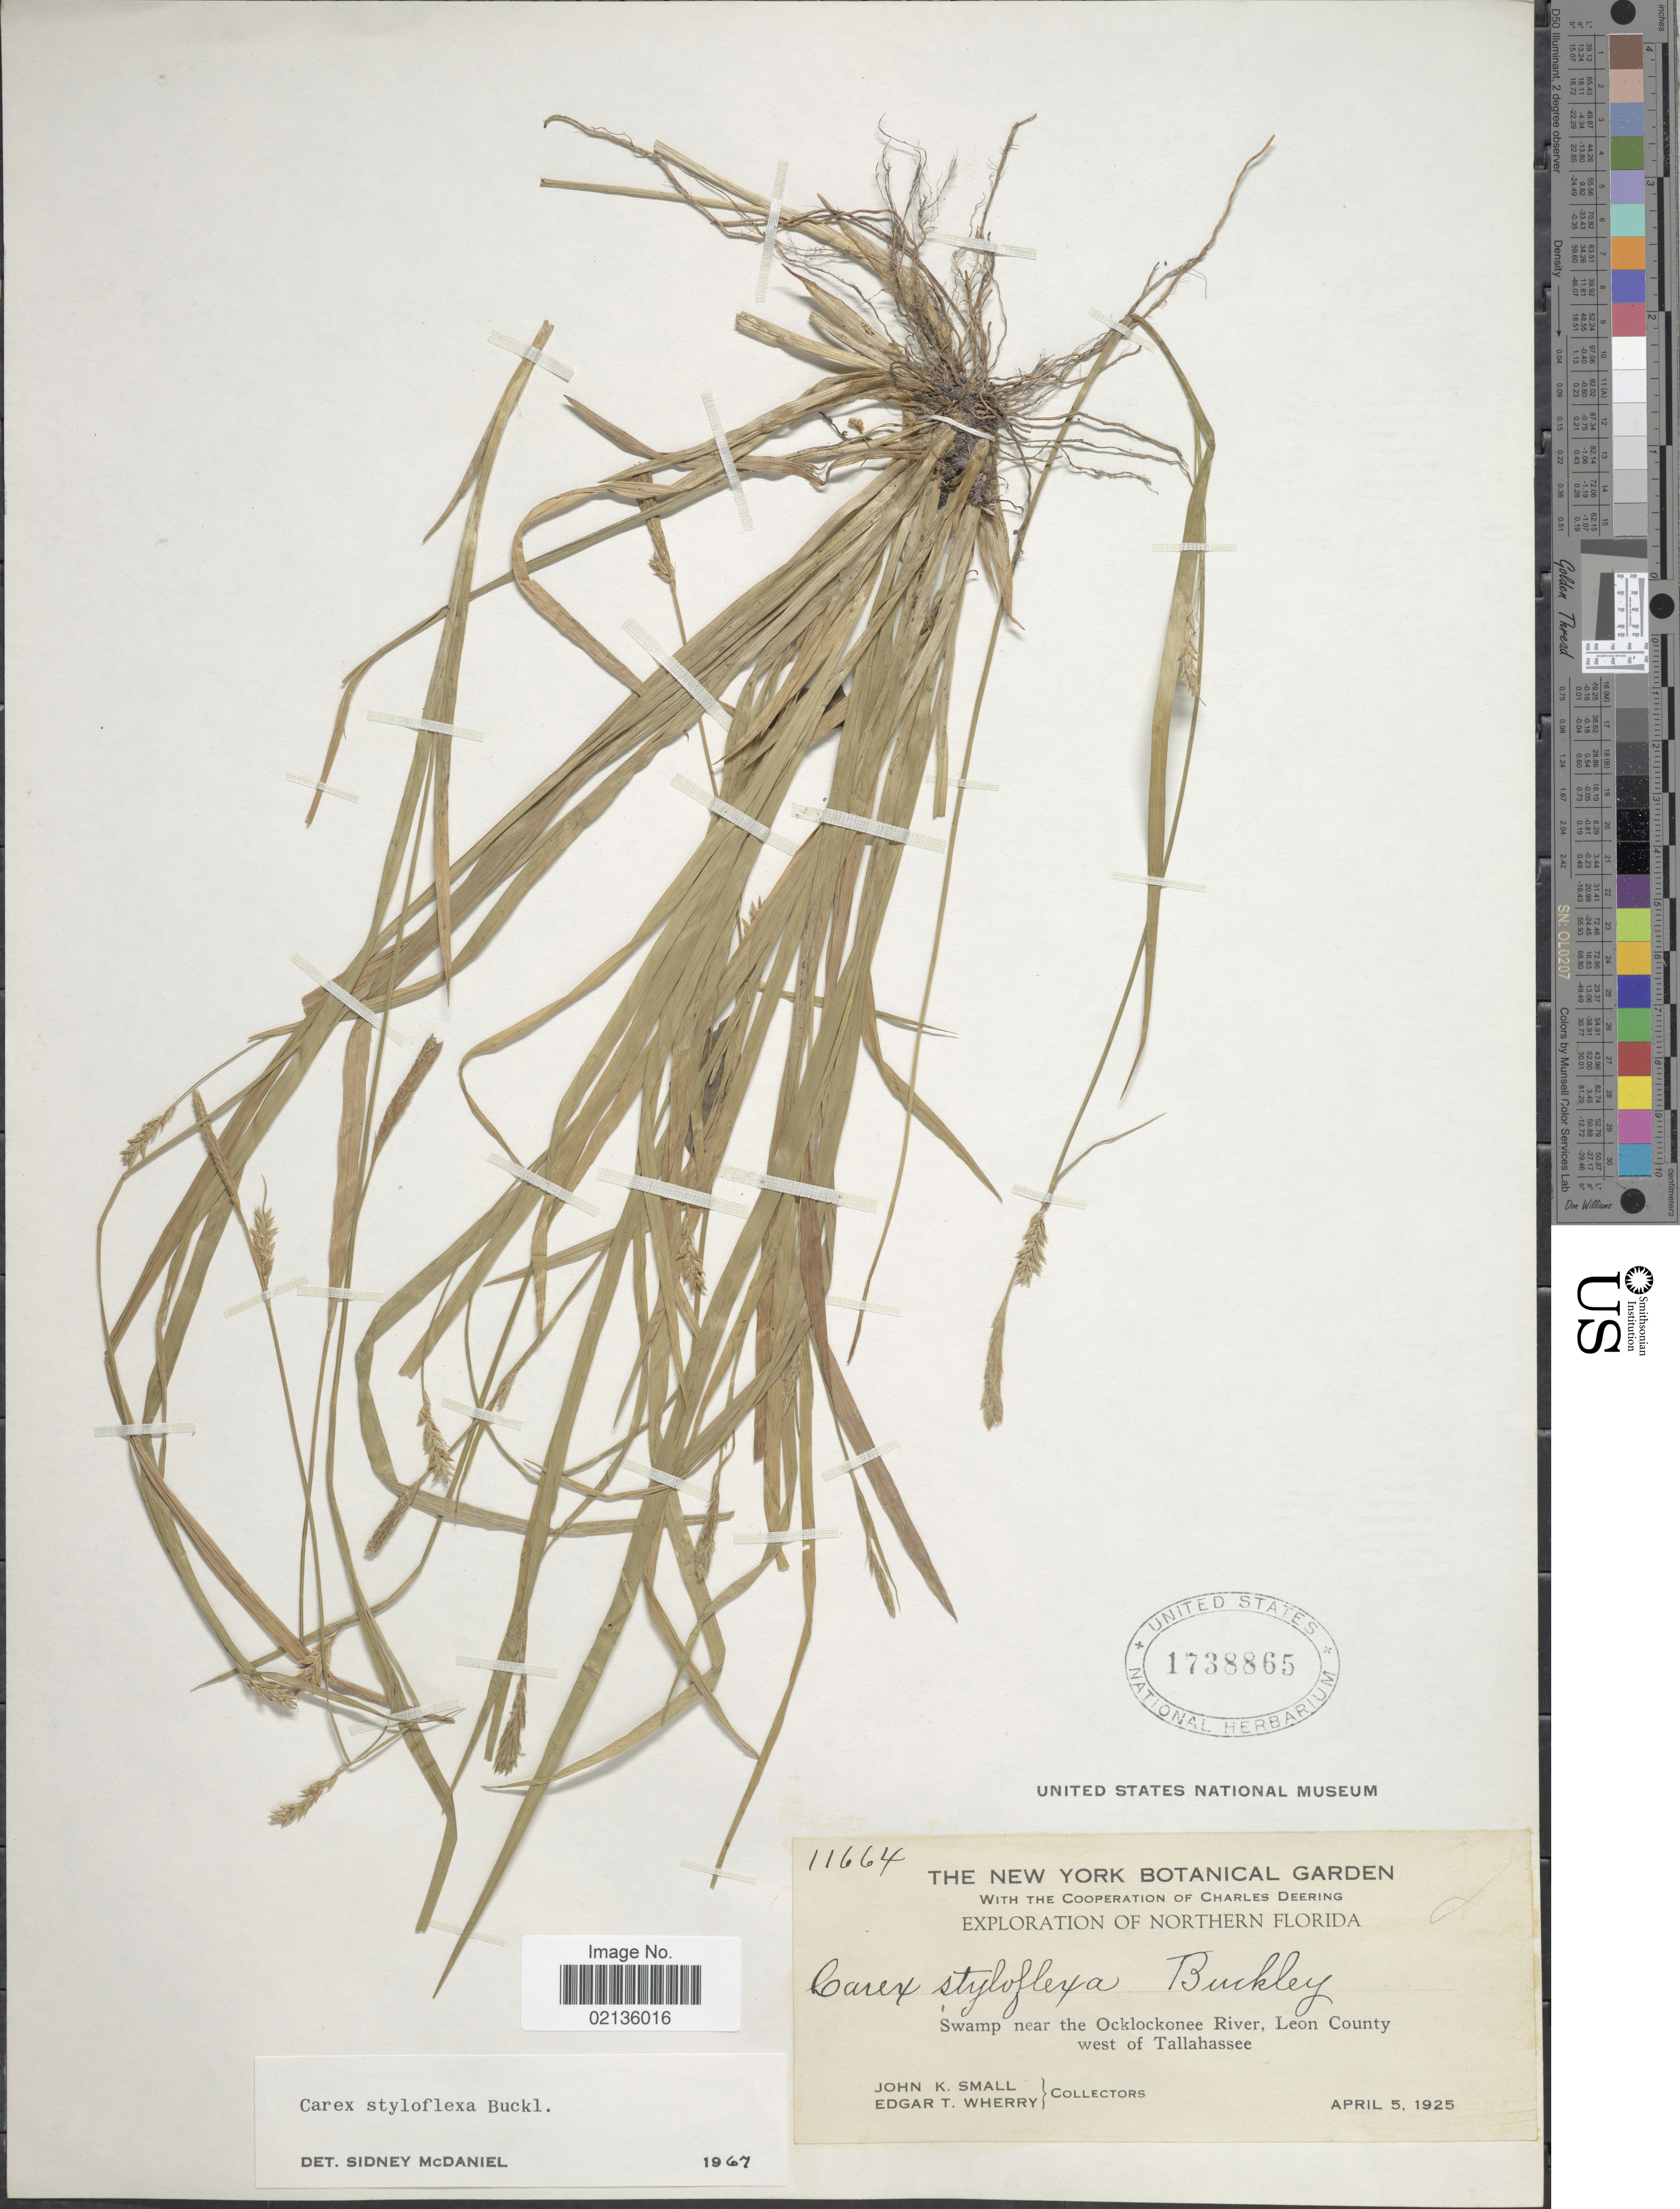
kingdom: Plantae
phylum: Tracheophyta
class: Liliopsida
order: Poales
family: Cyperaceae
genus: Carex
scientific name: Carex styloflexa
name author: Buckley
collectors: J. K. Small & E. T. Wherry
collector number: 11664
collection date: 1925-04-05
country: United States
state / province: Florida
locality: Northern Florida, Swamp near the Ocklockonee River, Leon County west of Tallahassee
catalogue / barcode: US 1738865